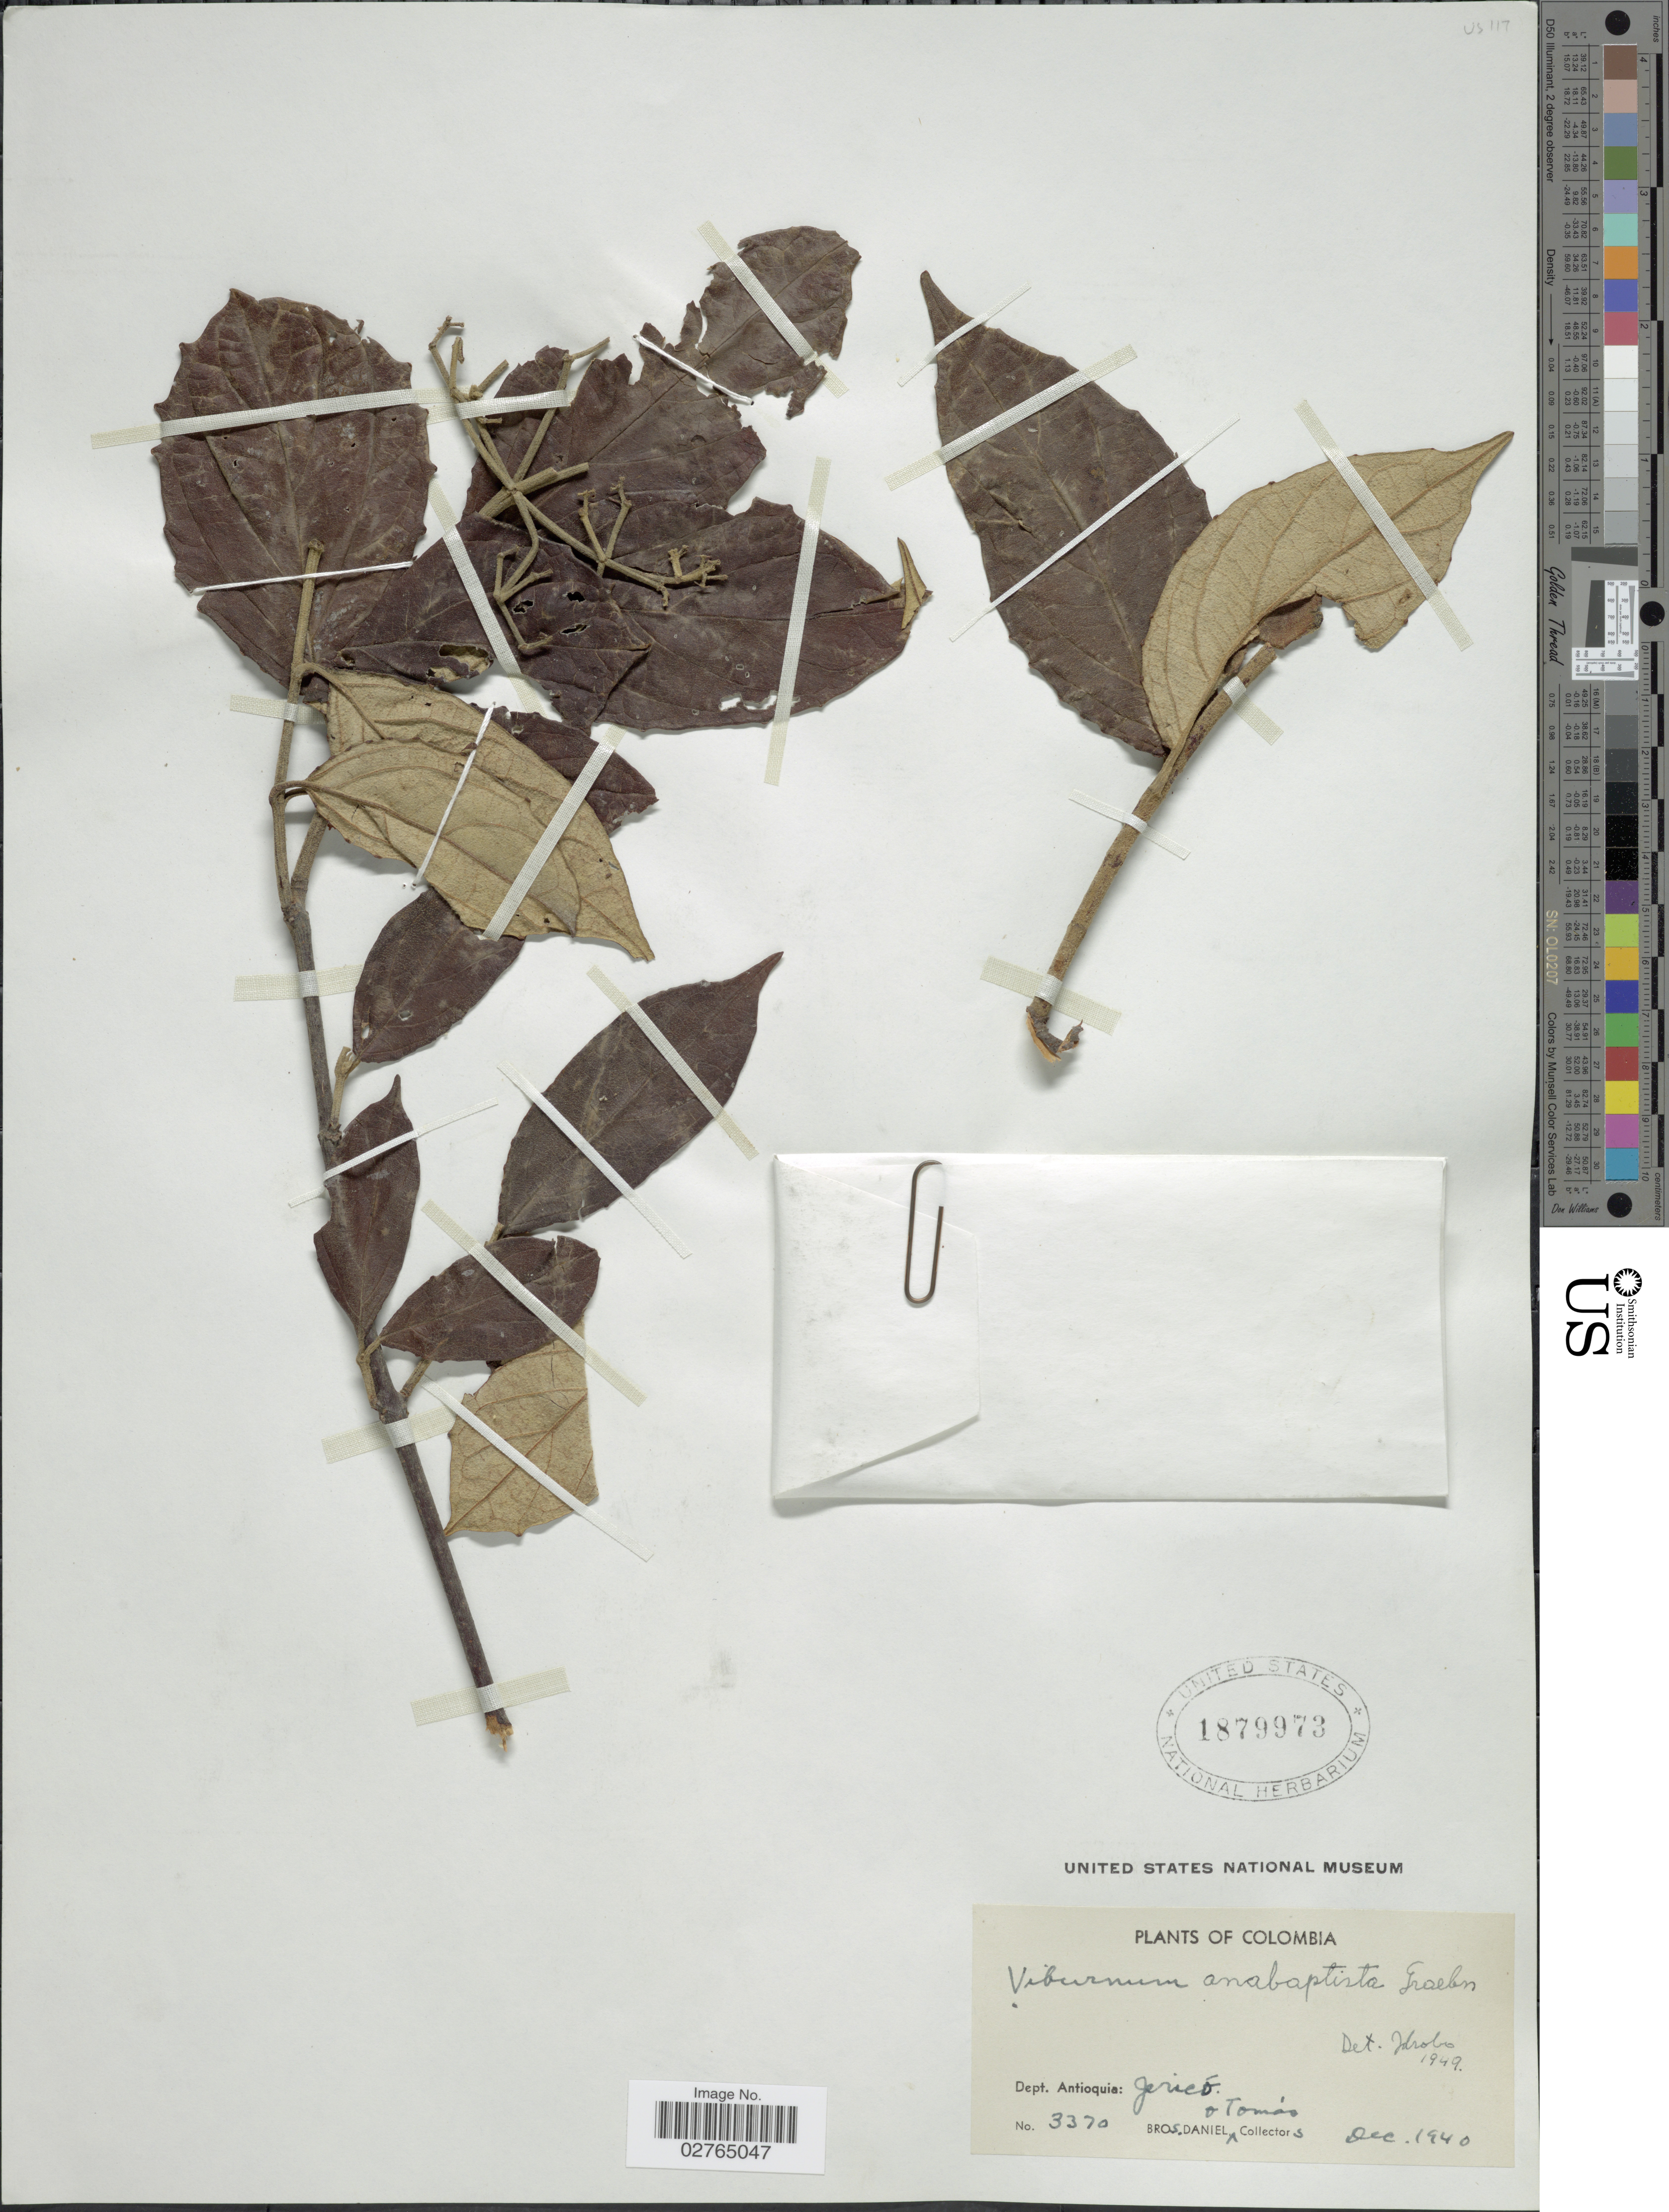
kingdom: Plantae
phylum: Tracheophyta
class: Magnoliopsida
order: Dipsacales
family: Viburnaceae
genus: Viburnum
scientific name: Viburnum anabaptista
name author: Graebn.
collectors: Bro. Daniel & B. Tomas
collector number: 3370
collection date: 1940-12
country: Colombia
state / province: Antioquia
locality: Dept. Antioquia: Jericó.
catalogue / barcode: US 1879973